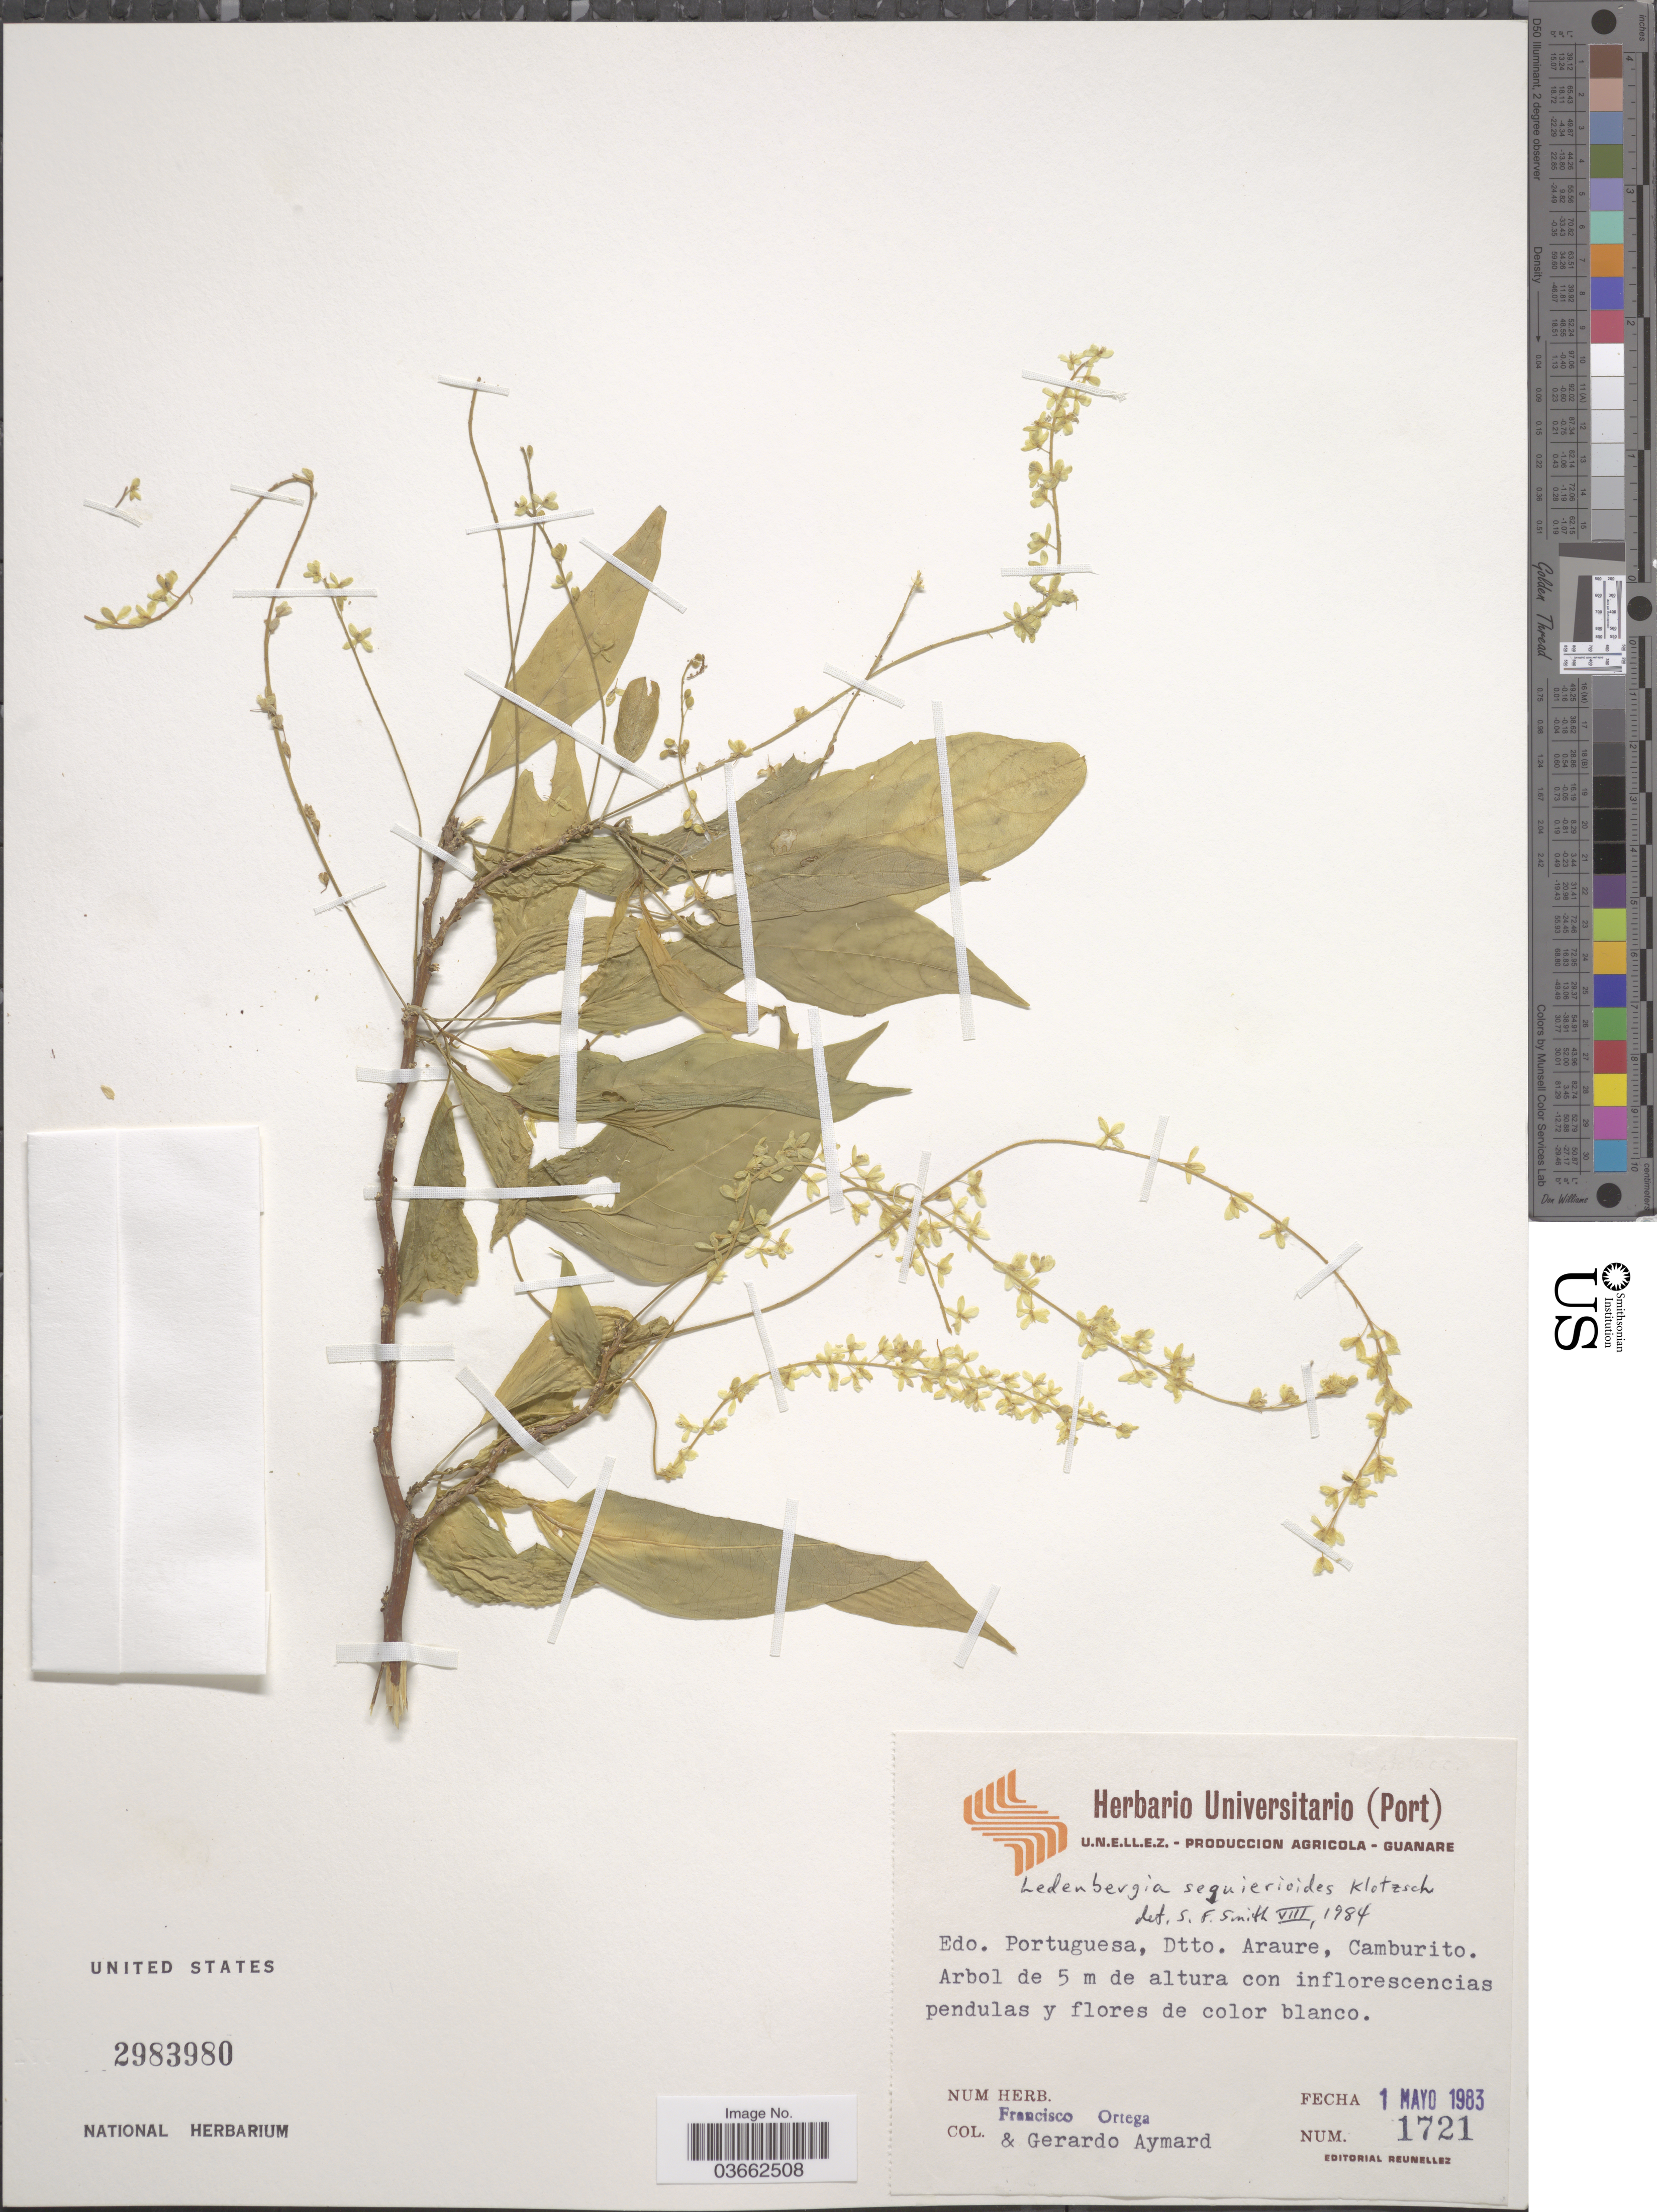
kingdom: Plantae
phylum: Tracheophyta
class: Magnoliopsida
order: Caryophyllales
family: Phytolaccaceae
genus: Flueckigera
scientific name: Flueckigera seguierodes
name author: (Klotzsch ex Moq.) Kuntze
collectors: F. J. Ortega & G. A. Aymard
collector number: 1721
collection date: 1983-05-01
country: Venezuela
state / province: Portuguesa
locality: Dtto. Araure, Camburito.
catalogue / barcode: US 2983980